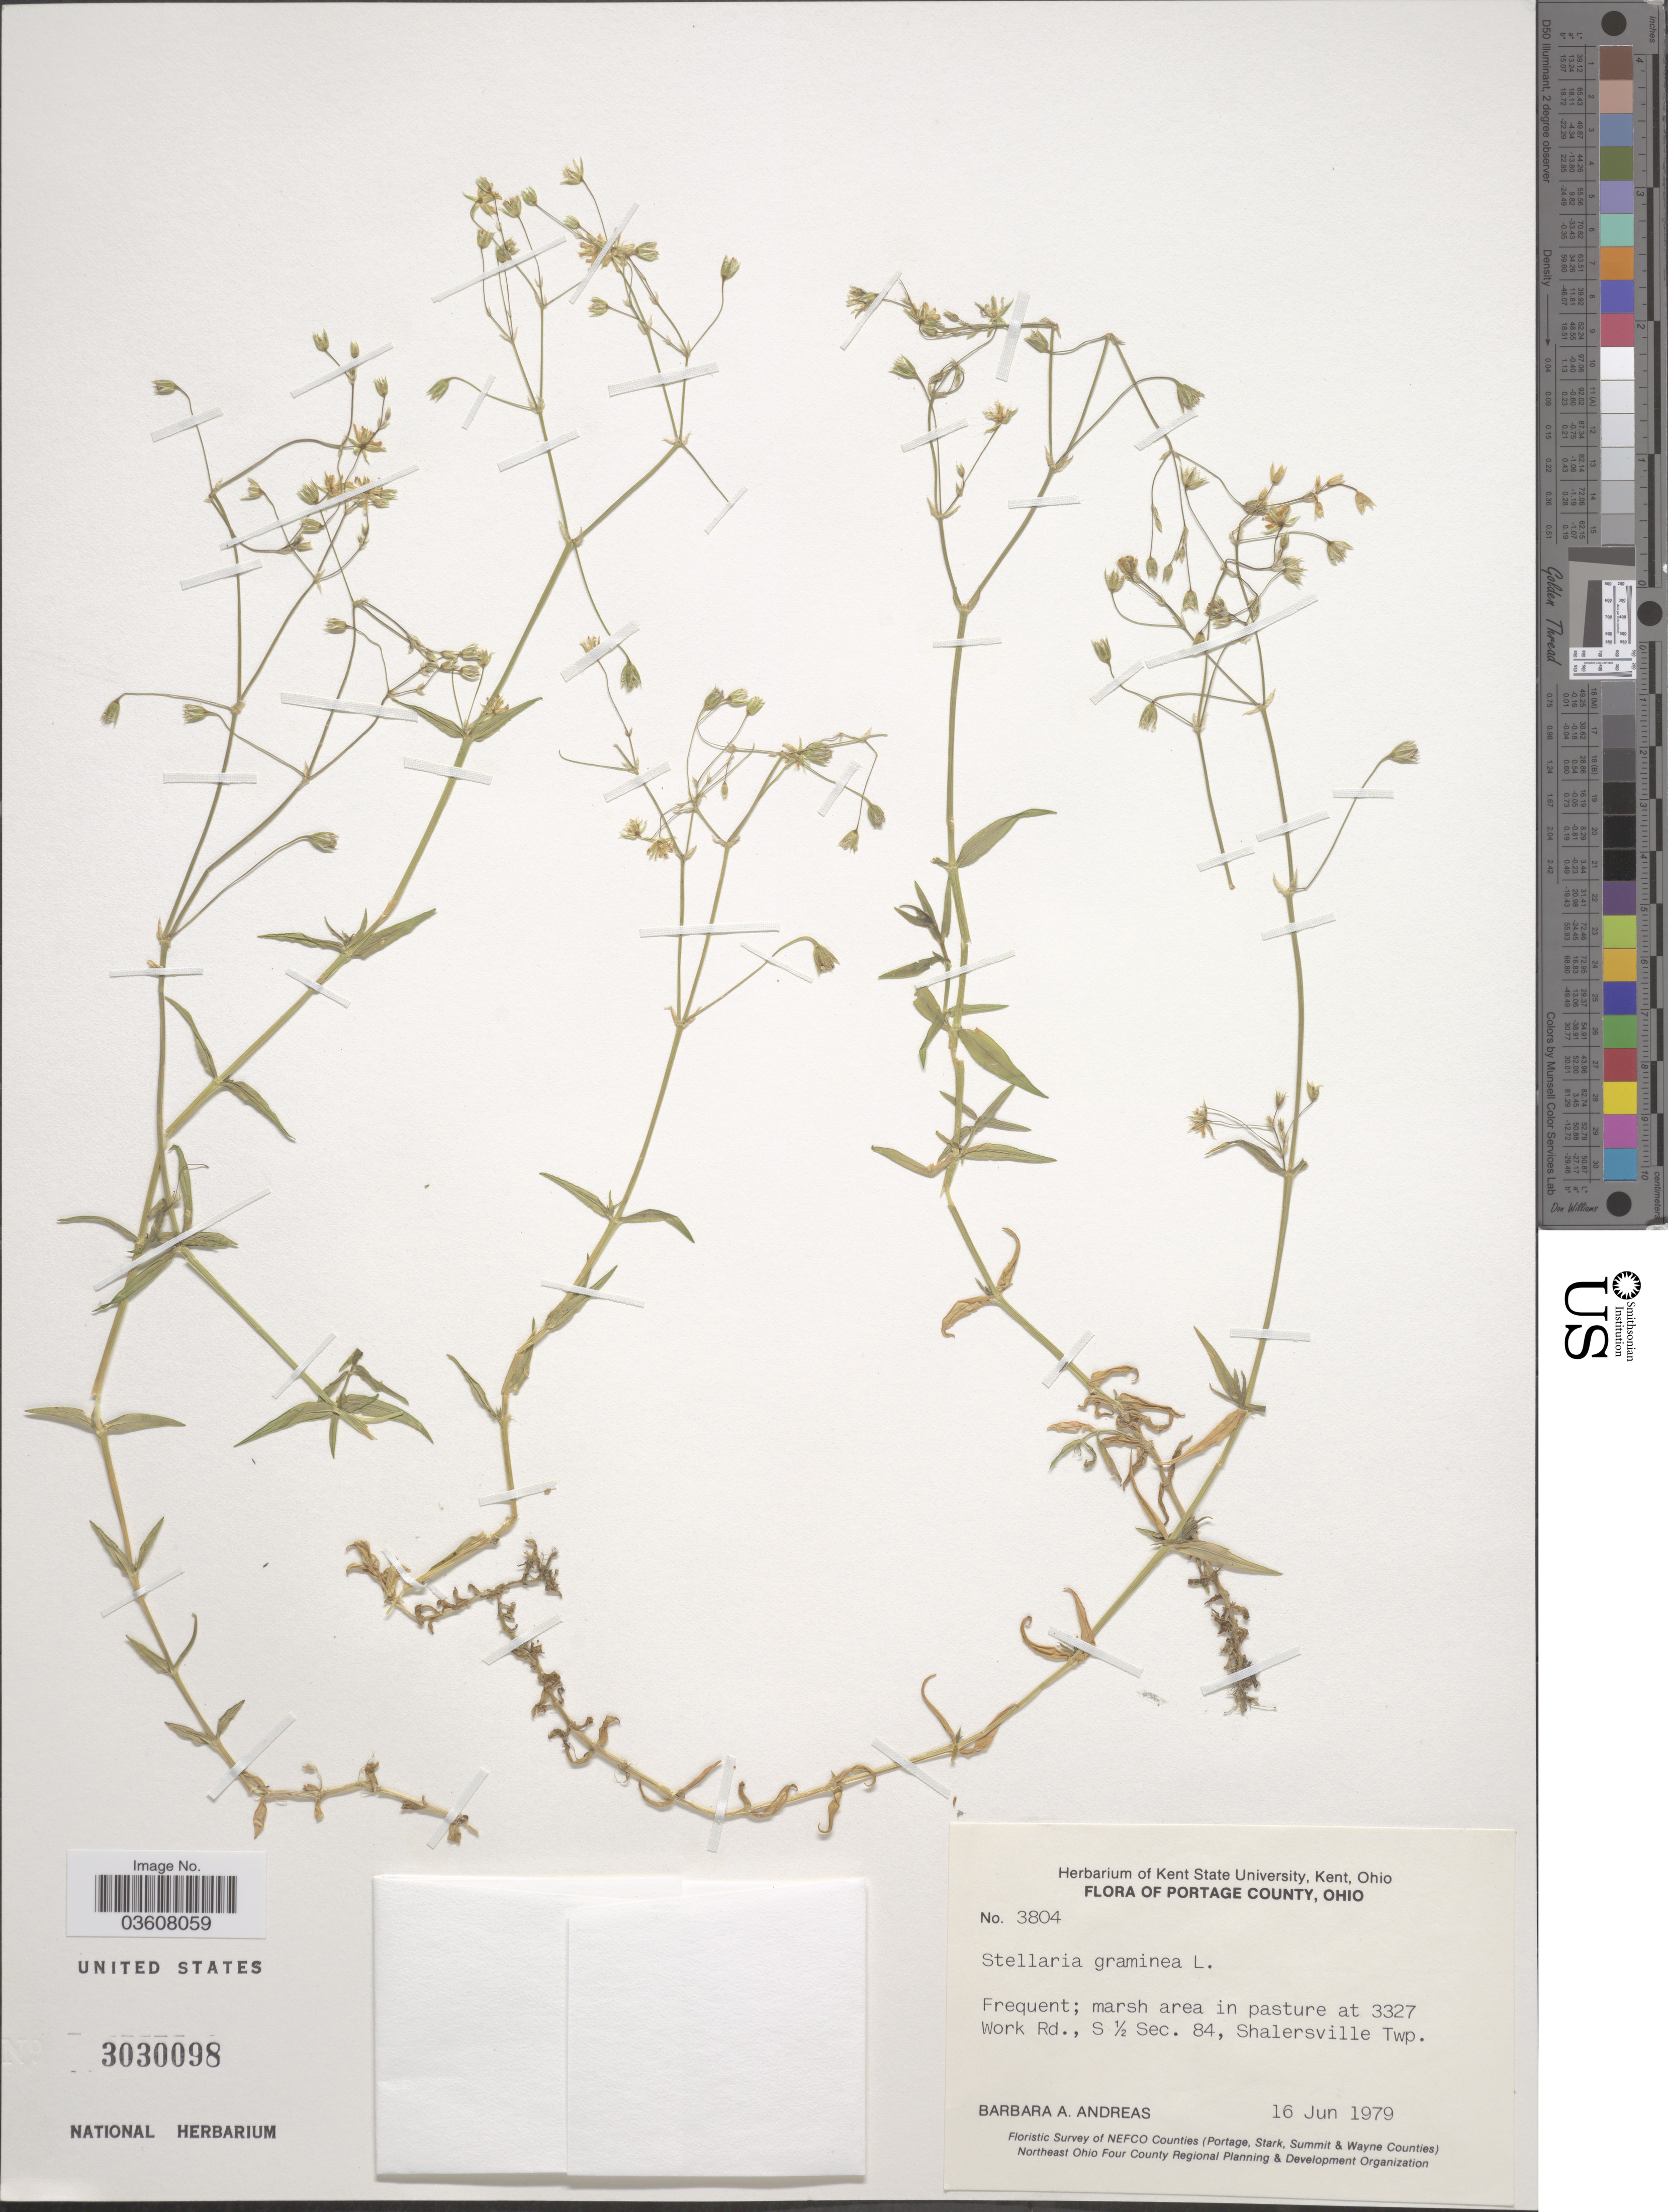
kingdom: Plantae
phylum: Tracheophyta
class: Magnoliopsida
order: Caryophyllales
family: Caryophyllaceae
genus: Stellaria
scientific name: Stellaria graminea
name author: L.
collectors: B. A. Andreas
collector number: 3804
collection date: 1979-06-16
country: United States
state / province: Ohio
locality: Portage County. Marsh area in pasture at 3327 Work Rd., S ½ Sec. 84, Shalersville Twp.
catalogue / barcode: US 3030098